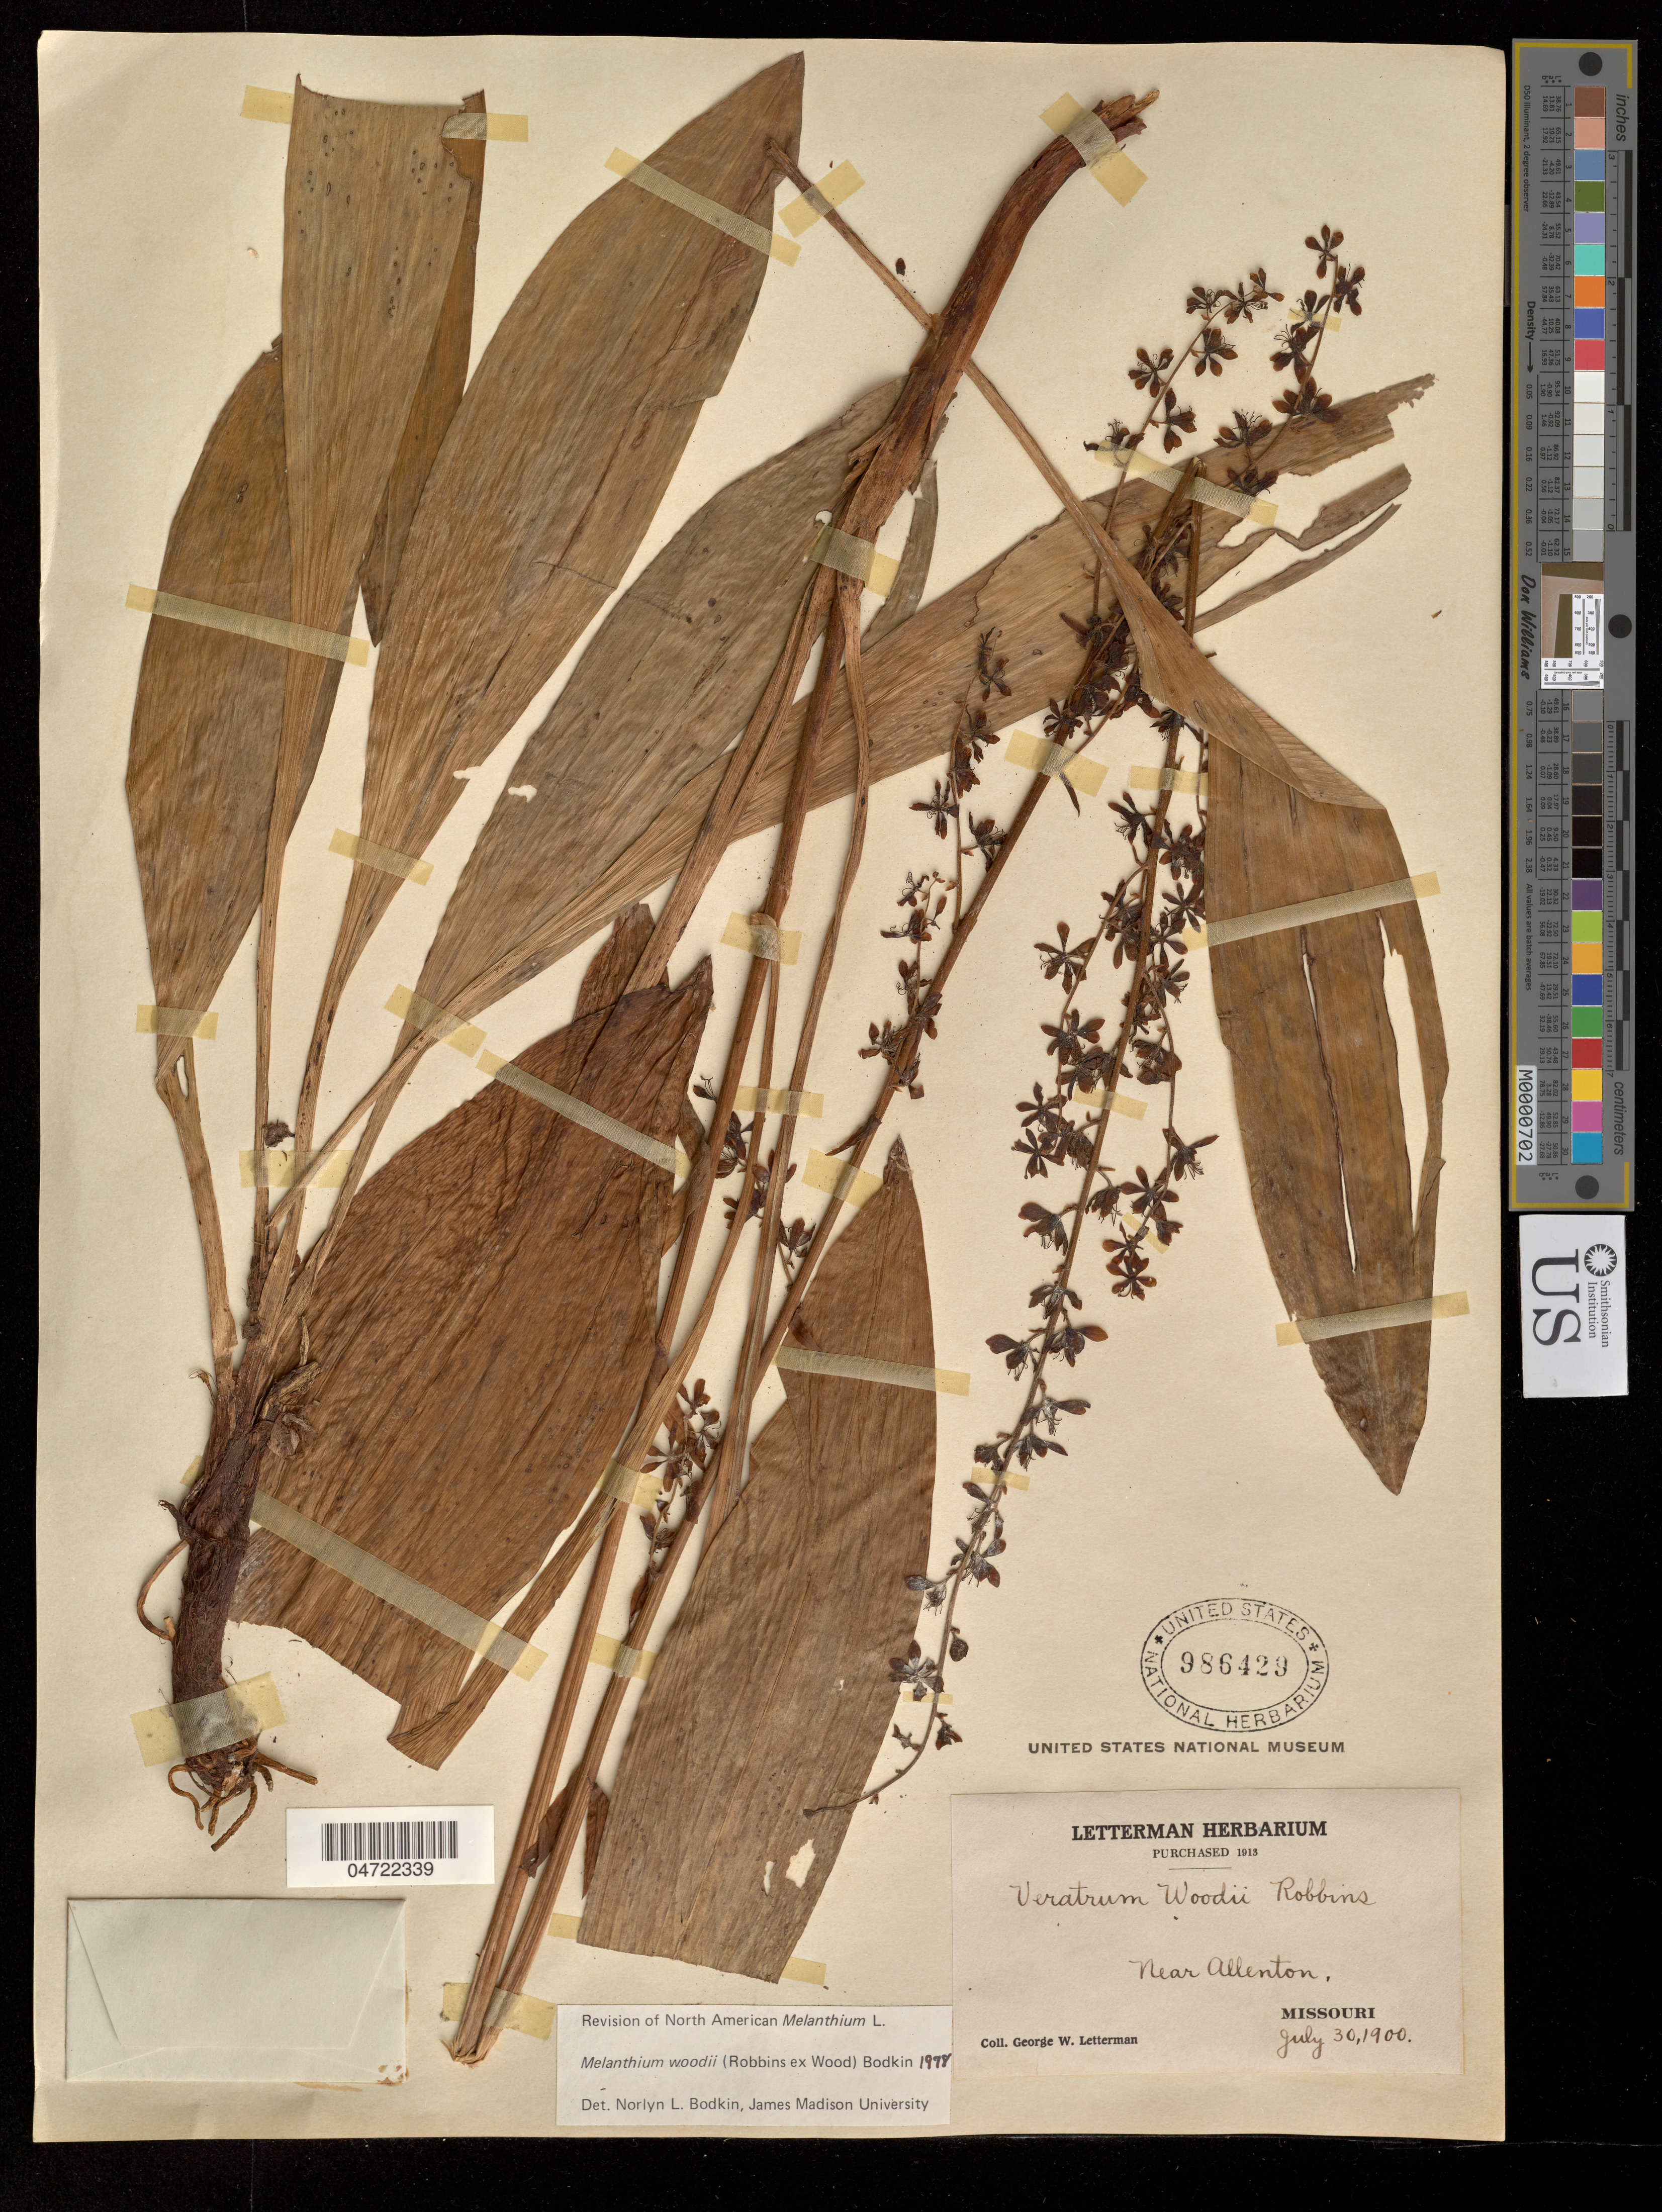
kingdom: Plantae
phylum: Tracheophyta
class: Liliopsida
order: Liliales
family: Melanthiaceae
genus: Melanthium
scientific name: Melanthium woodii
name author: (J.W. Robbins ex Alph. Wood) Bodkin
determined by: Bodkin, N. L.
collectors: G. W. Letterman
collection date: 1900-07-30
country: United States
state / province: Missouri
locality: Allenton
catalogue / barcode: US 986429